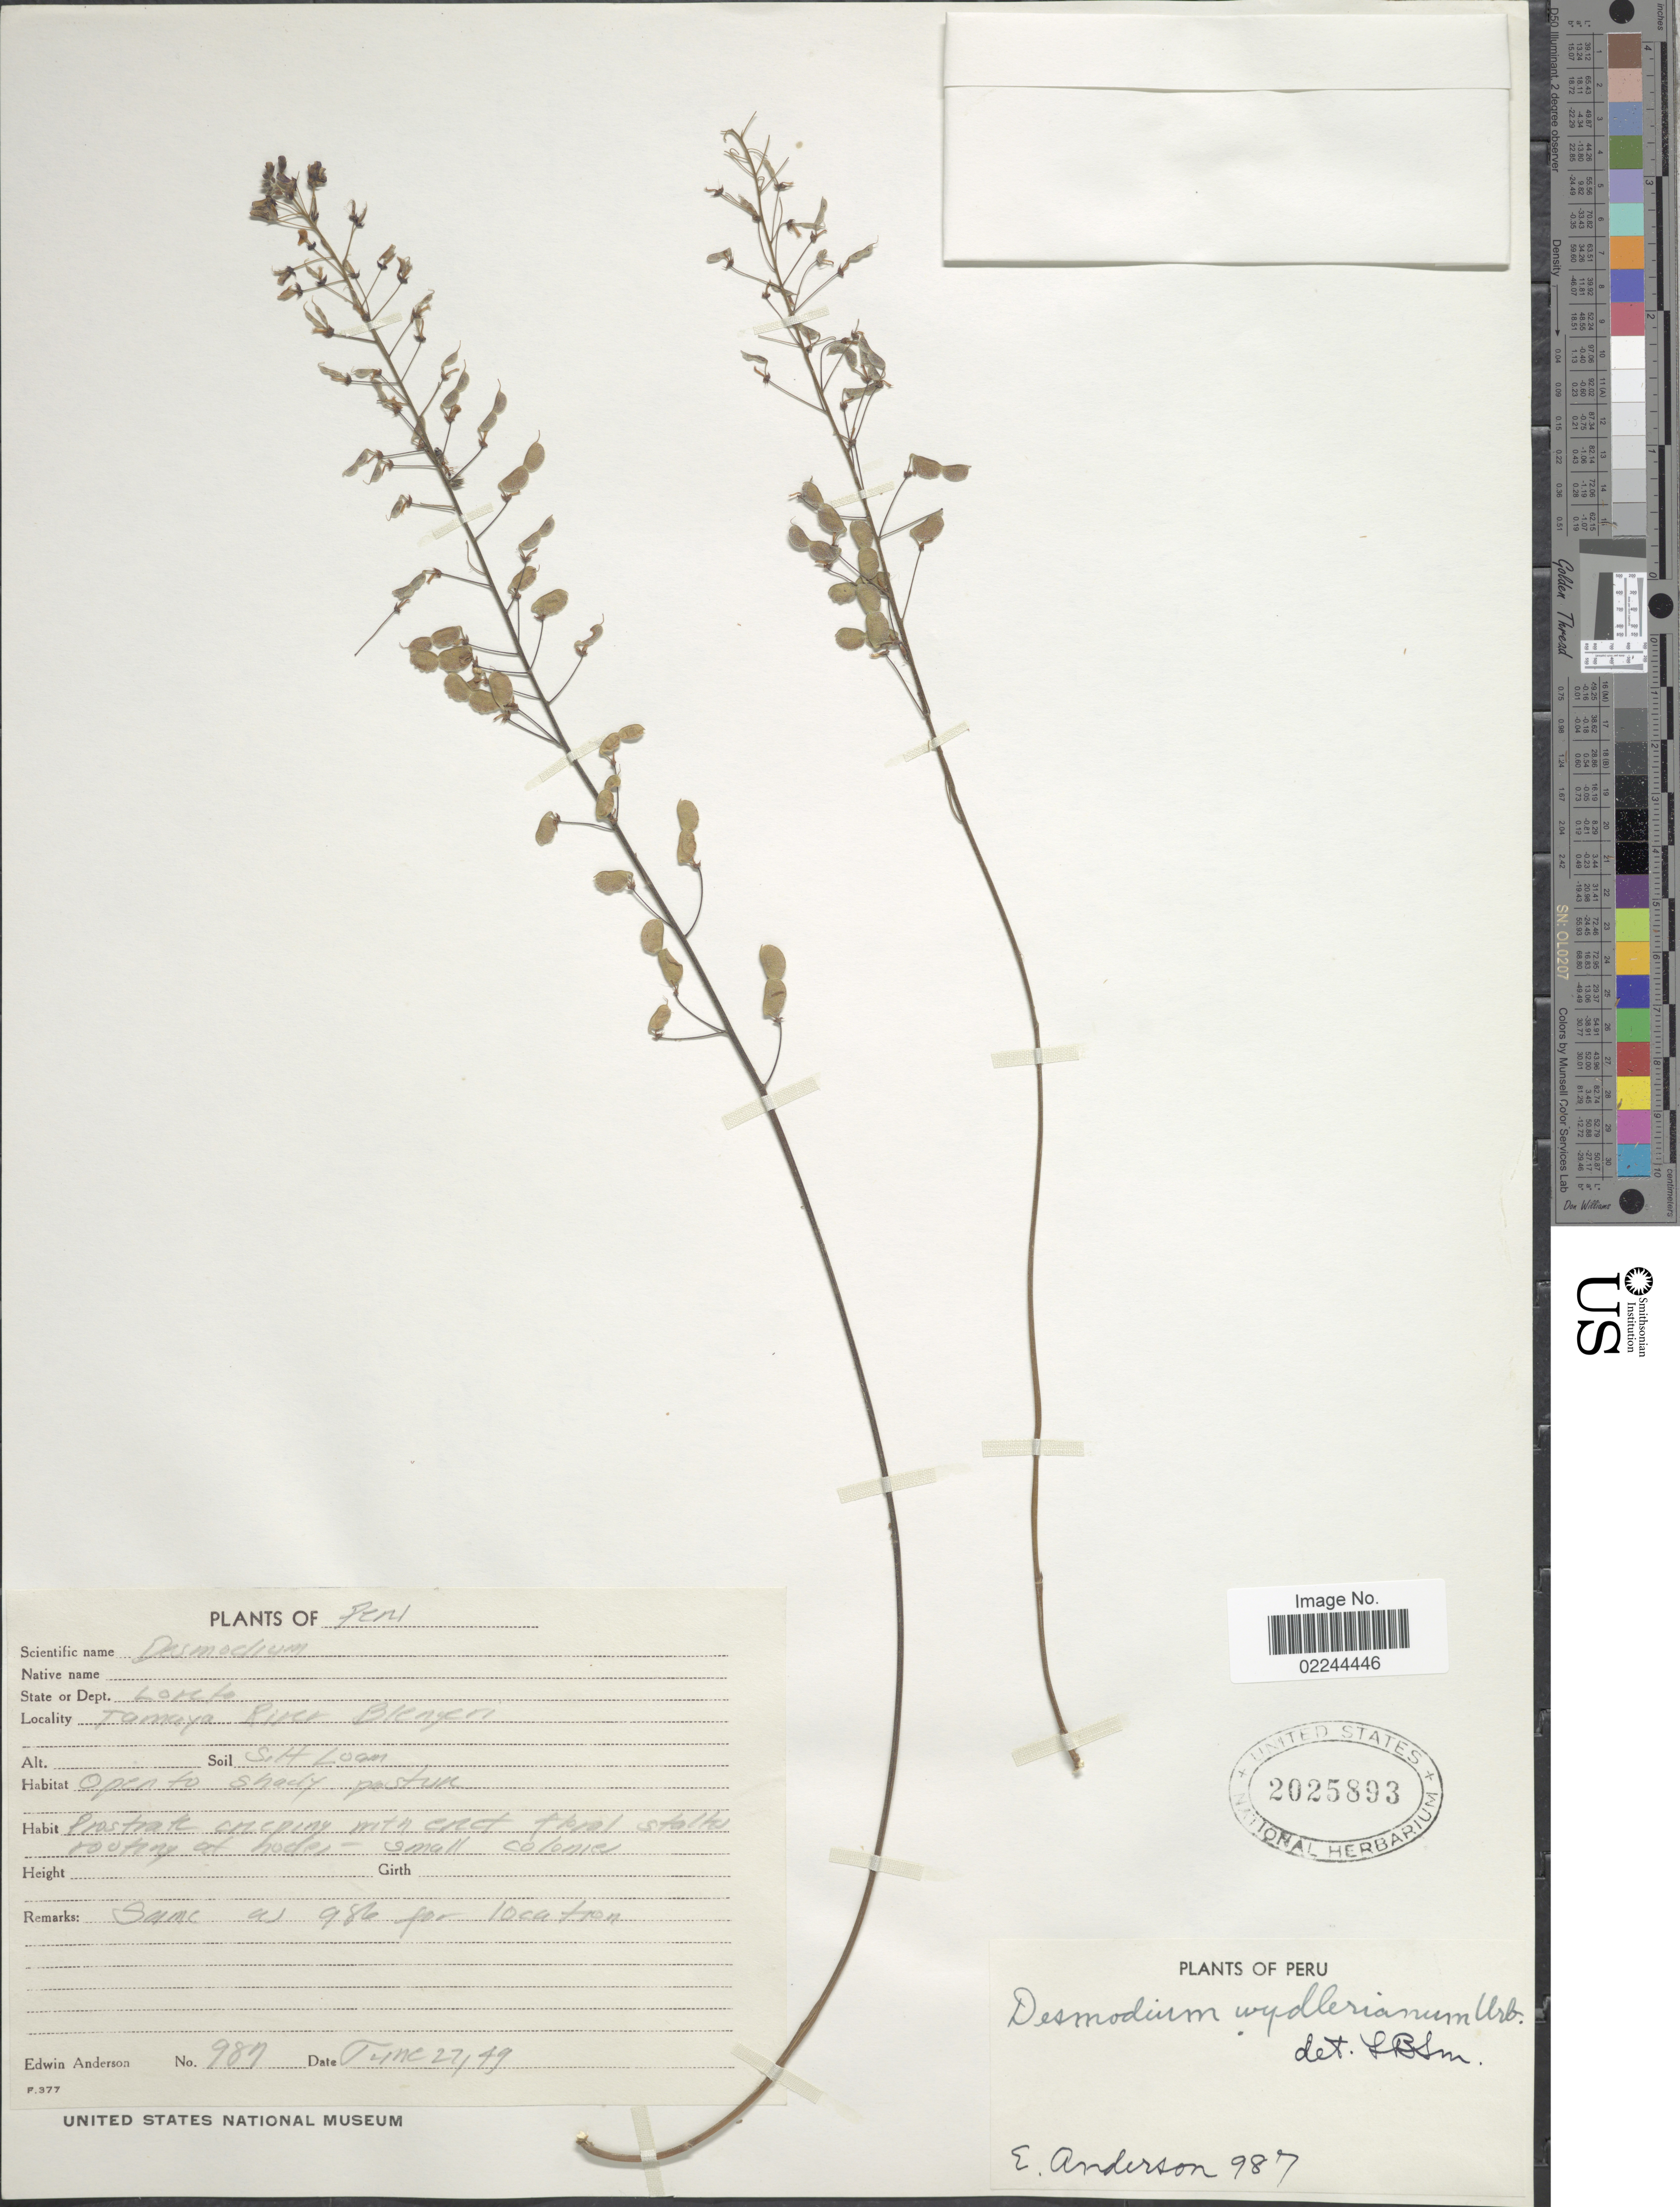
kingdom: Plantae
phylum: Tracheophyta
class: Magnoliopsida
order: Fabales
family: Fabaceae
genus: Desmodium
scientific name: Desmodium axillare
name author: (Sw.) DC.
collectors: E. Anderson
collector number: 987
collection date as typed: Transcribed d/m/y: 27/6/49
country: Peru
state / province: Loreto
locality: State or Dept. Loreto. Tamaya River Blengeri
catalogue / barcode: US 2025893